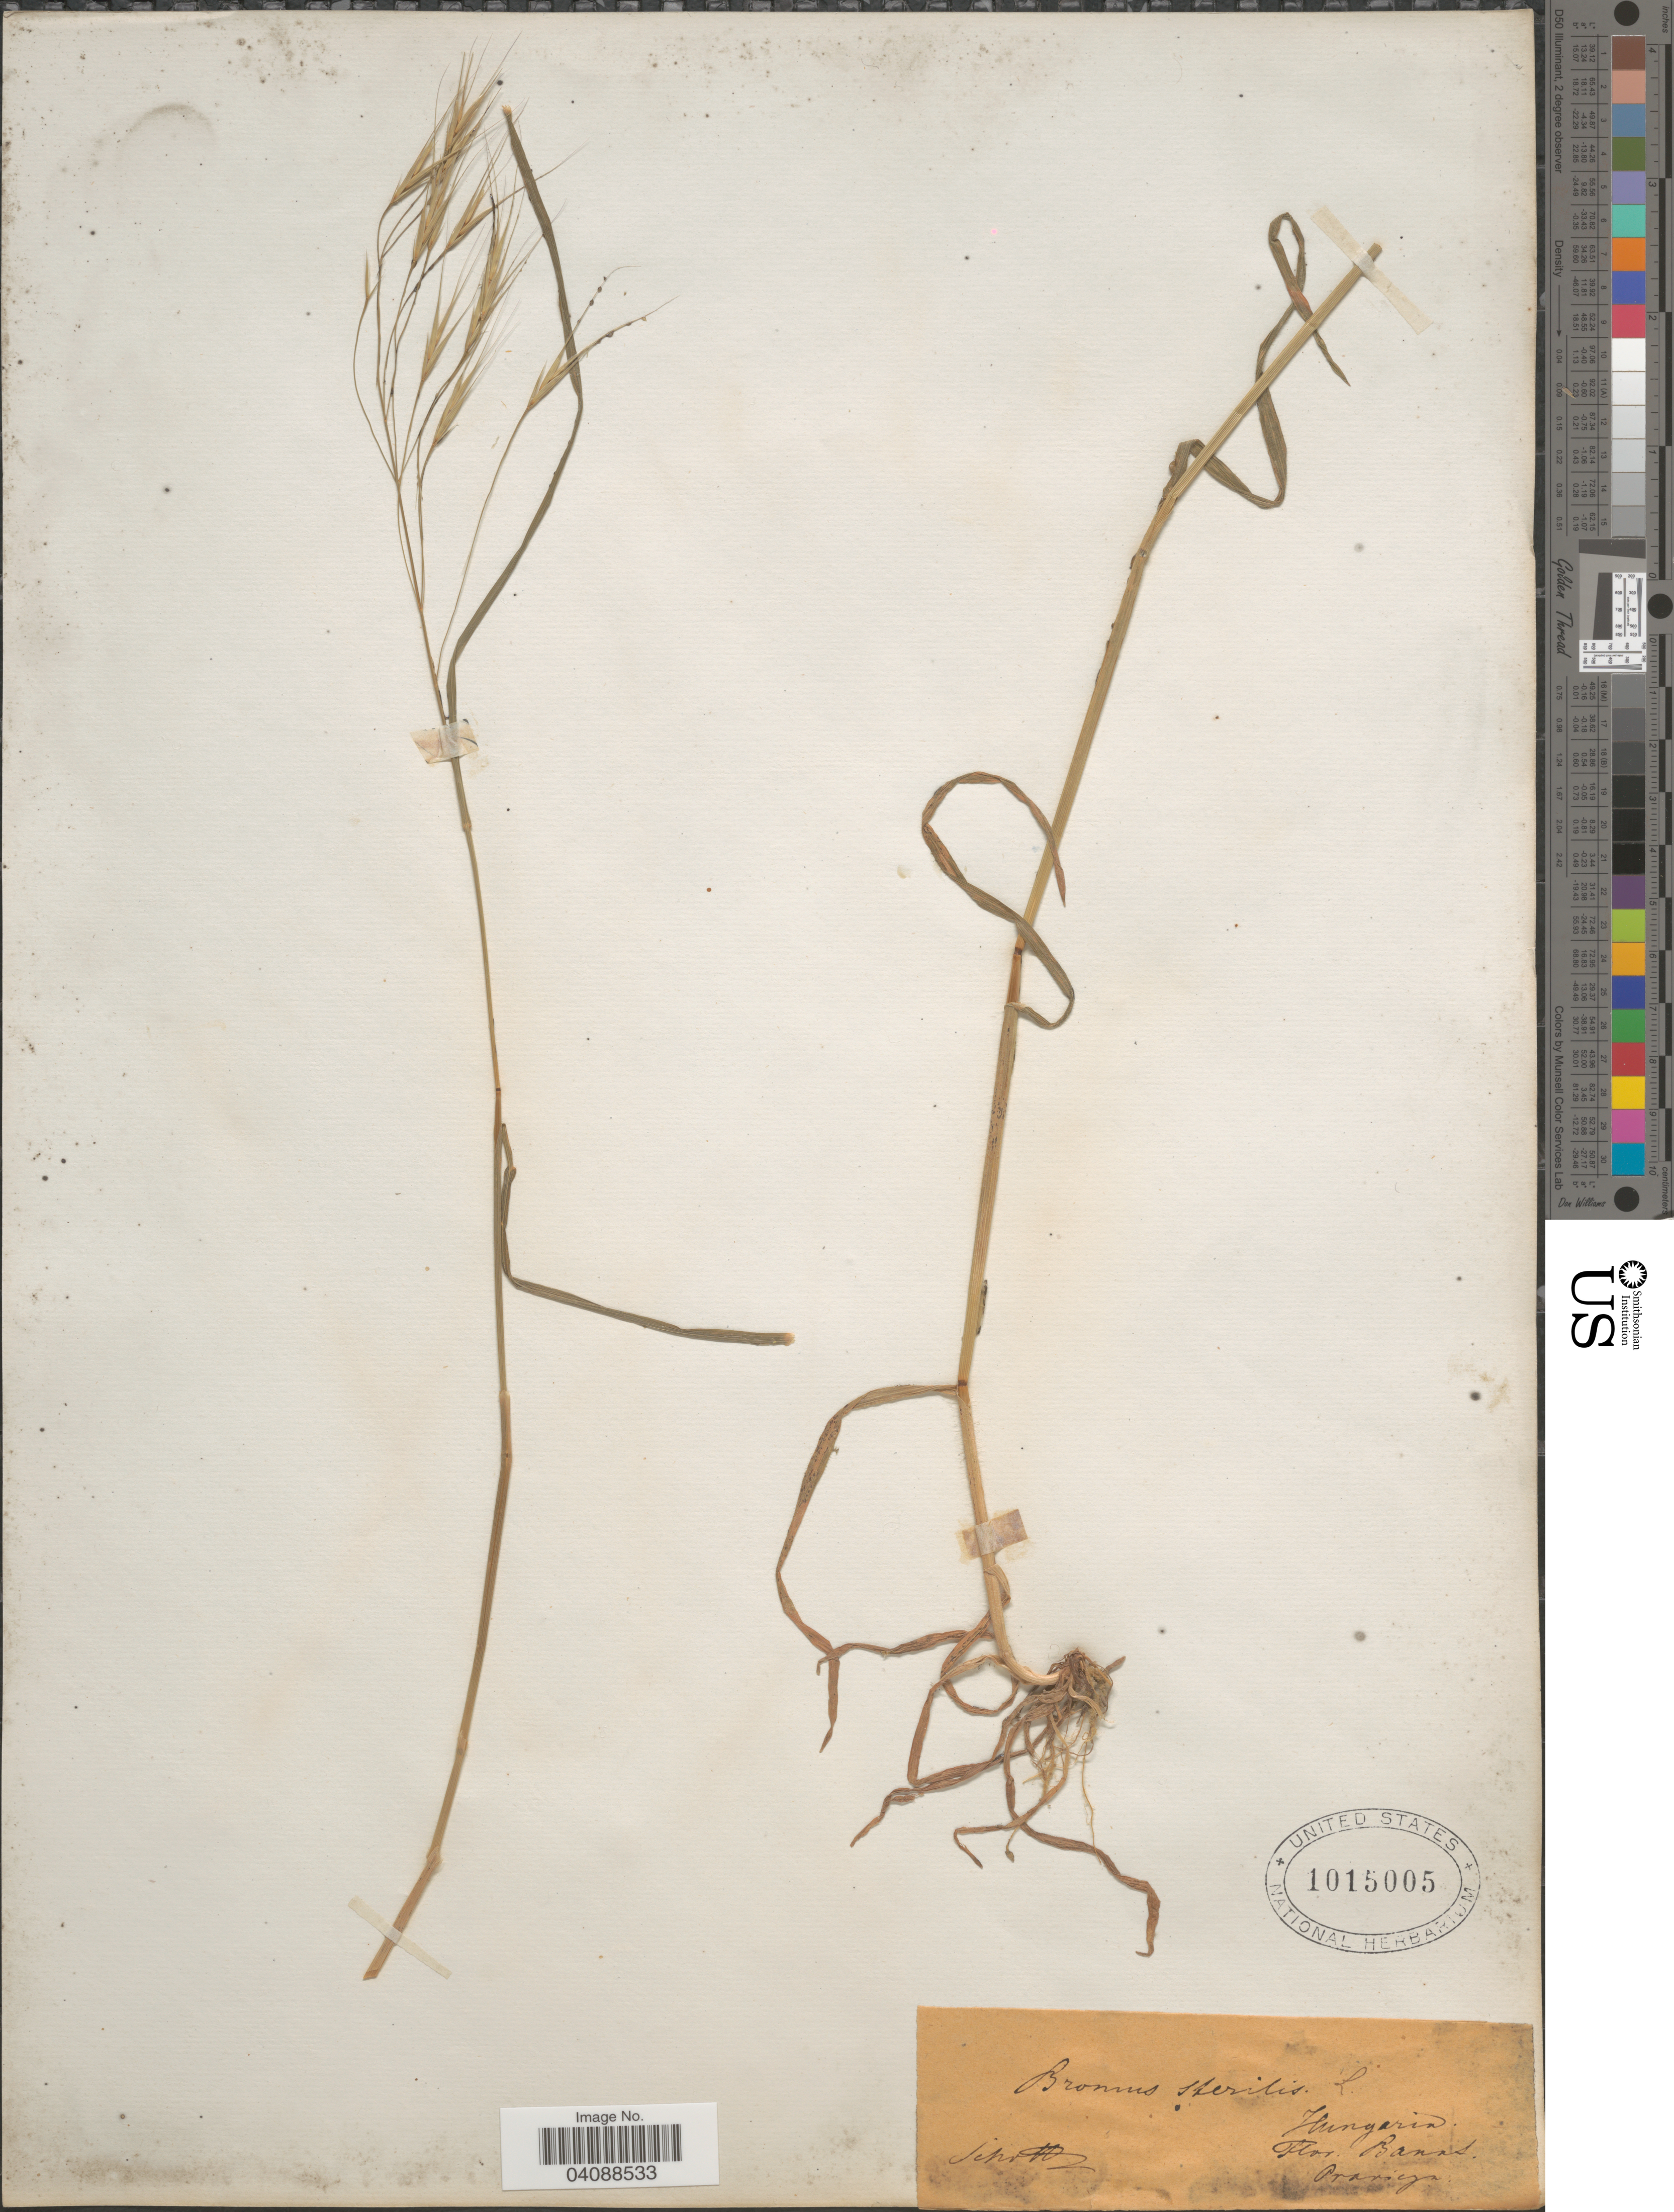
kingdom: Plantae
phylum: Tracheophyta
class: Liliopsida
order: Poales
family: Poaceae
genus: Bromus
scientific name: Bromus sterilis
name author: L.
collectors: -. Schottz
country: Hungary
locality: Banat. Oranicyn.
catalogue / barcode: US 1015005